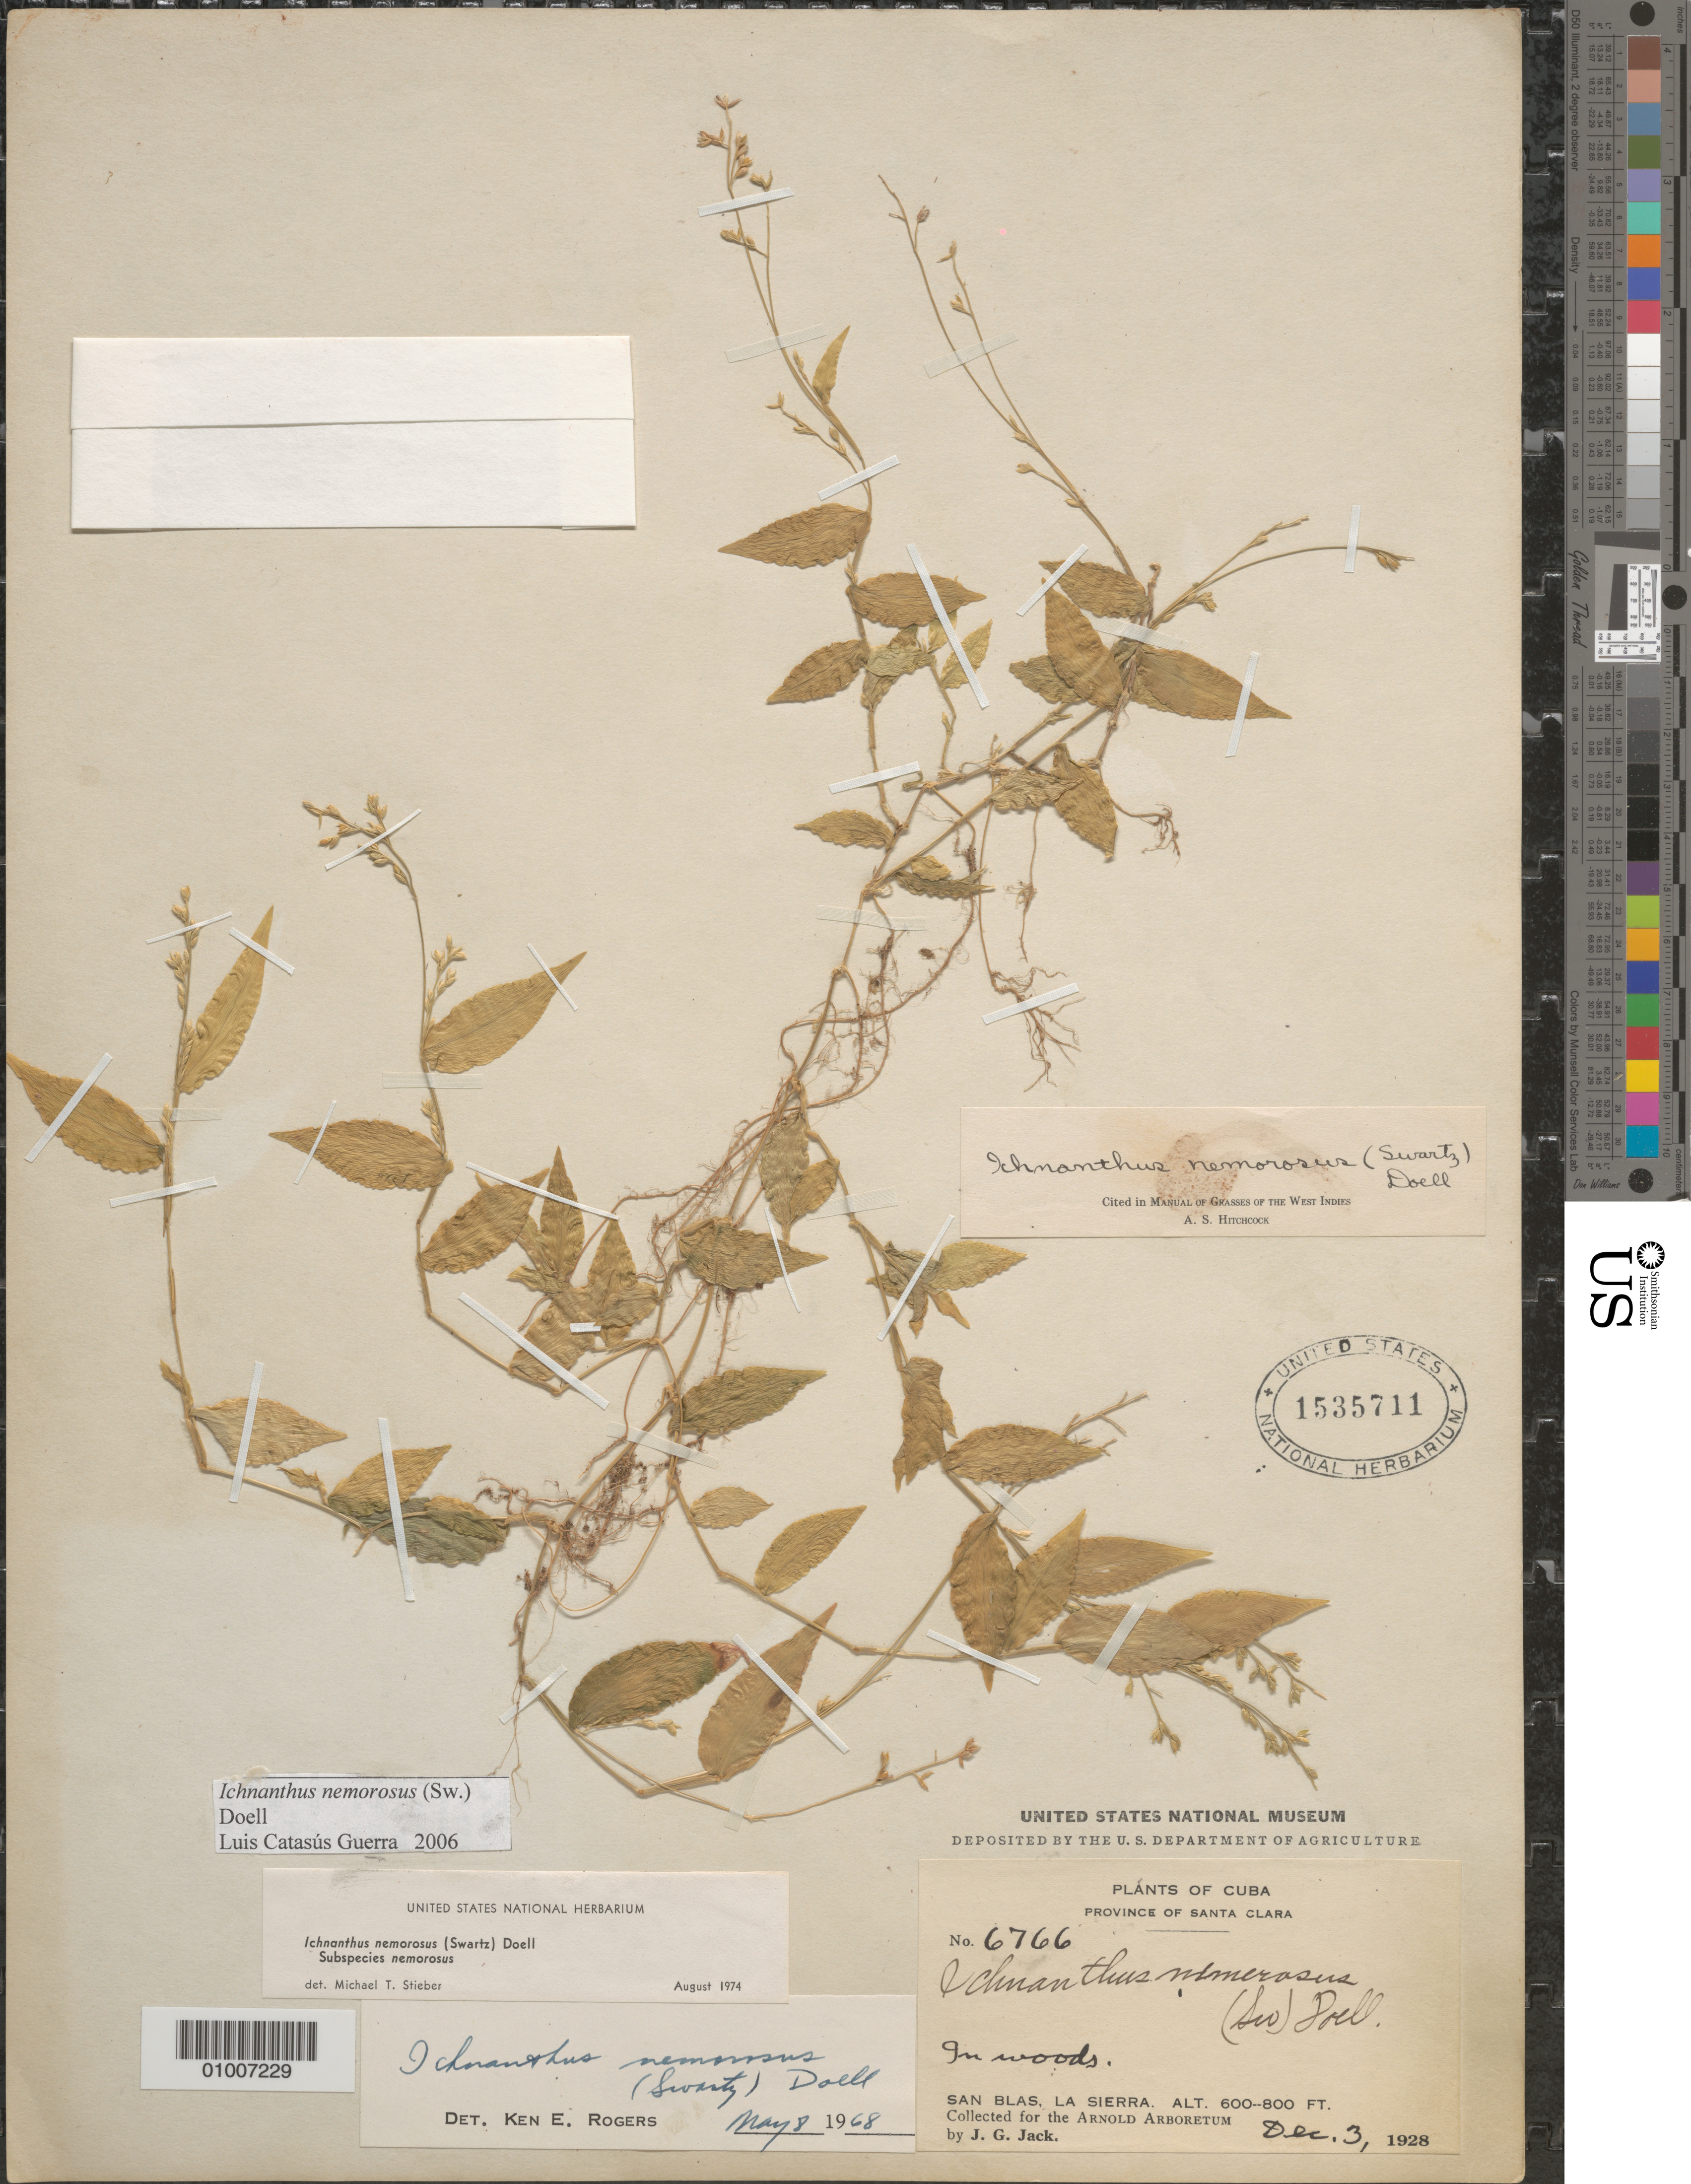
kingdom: Plantae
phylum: Tracheophyta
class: Liliopsida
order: Poales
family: Poaceae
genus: Ichnanthus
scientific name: Ichnanthus nemorosus var. nemorosus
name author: (Sw.) Döll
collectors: J. G. Jack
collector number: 6766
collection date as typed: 03 Dec 1928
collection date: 1928-12-03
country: Cuba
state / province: Villa Clara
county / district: Santa Clara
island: Cuba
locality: Santa Clara, San Blas, la Sierra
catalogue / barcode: US 1535711